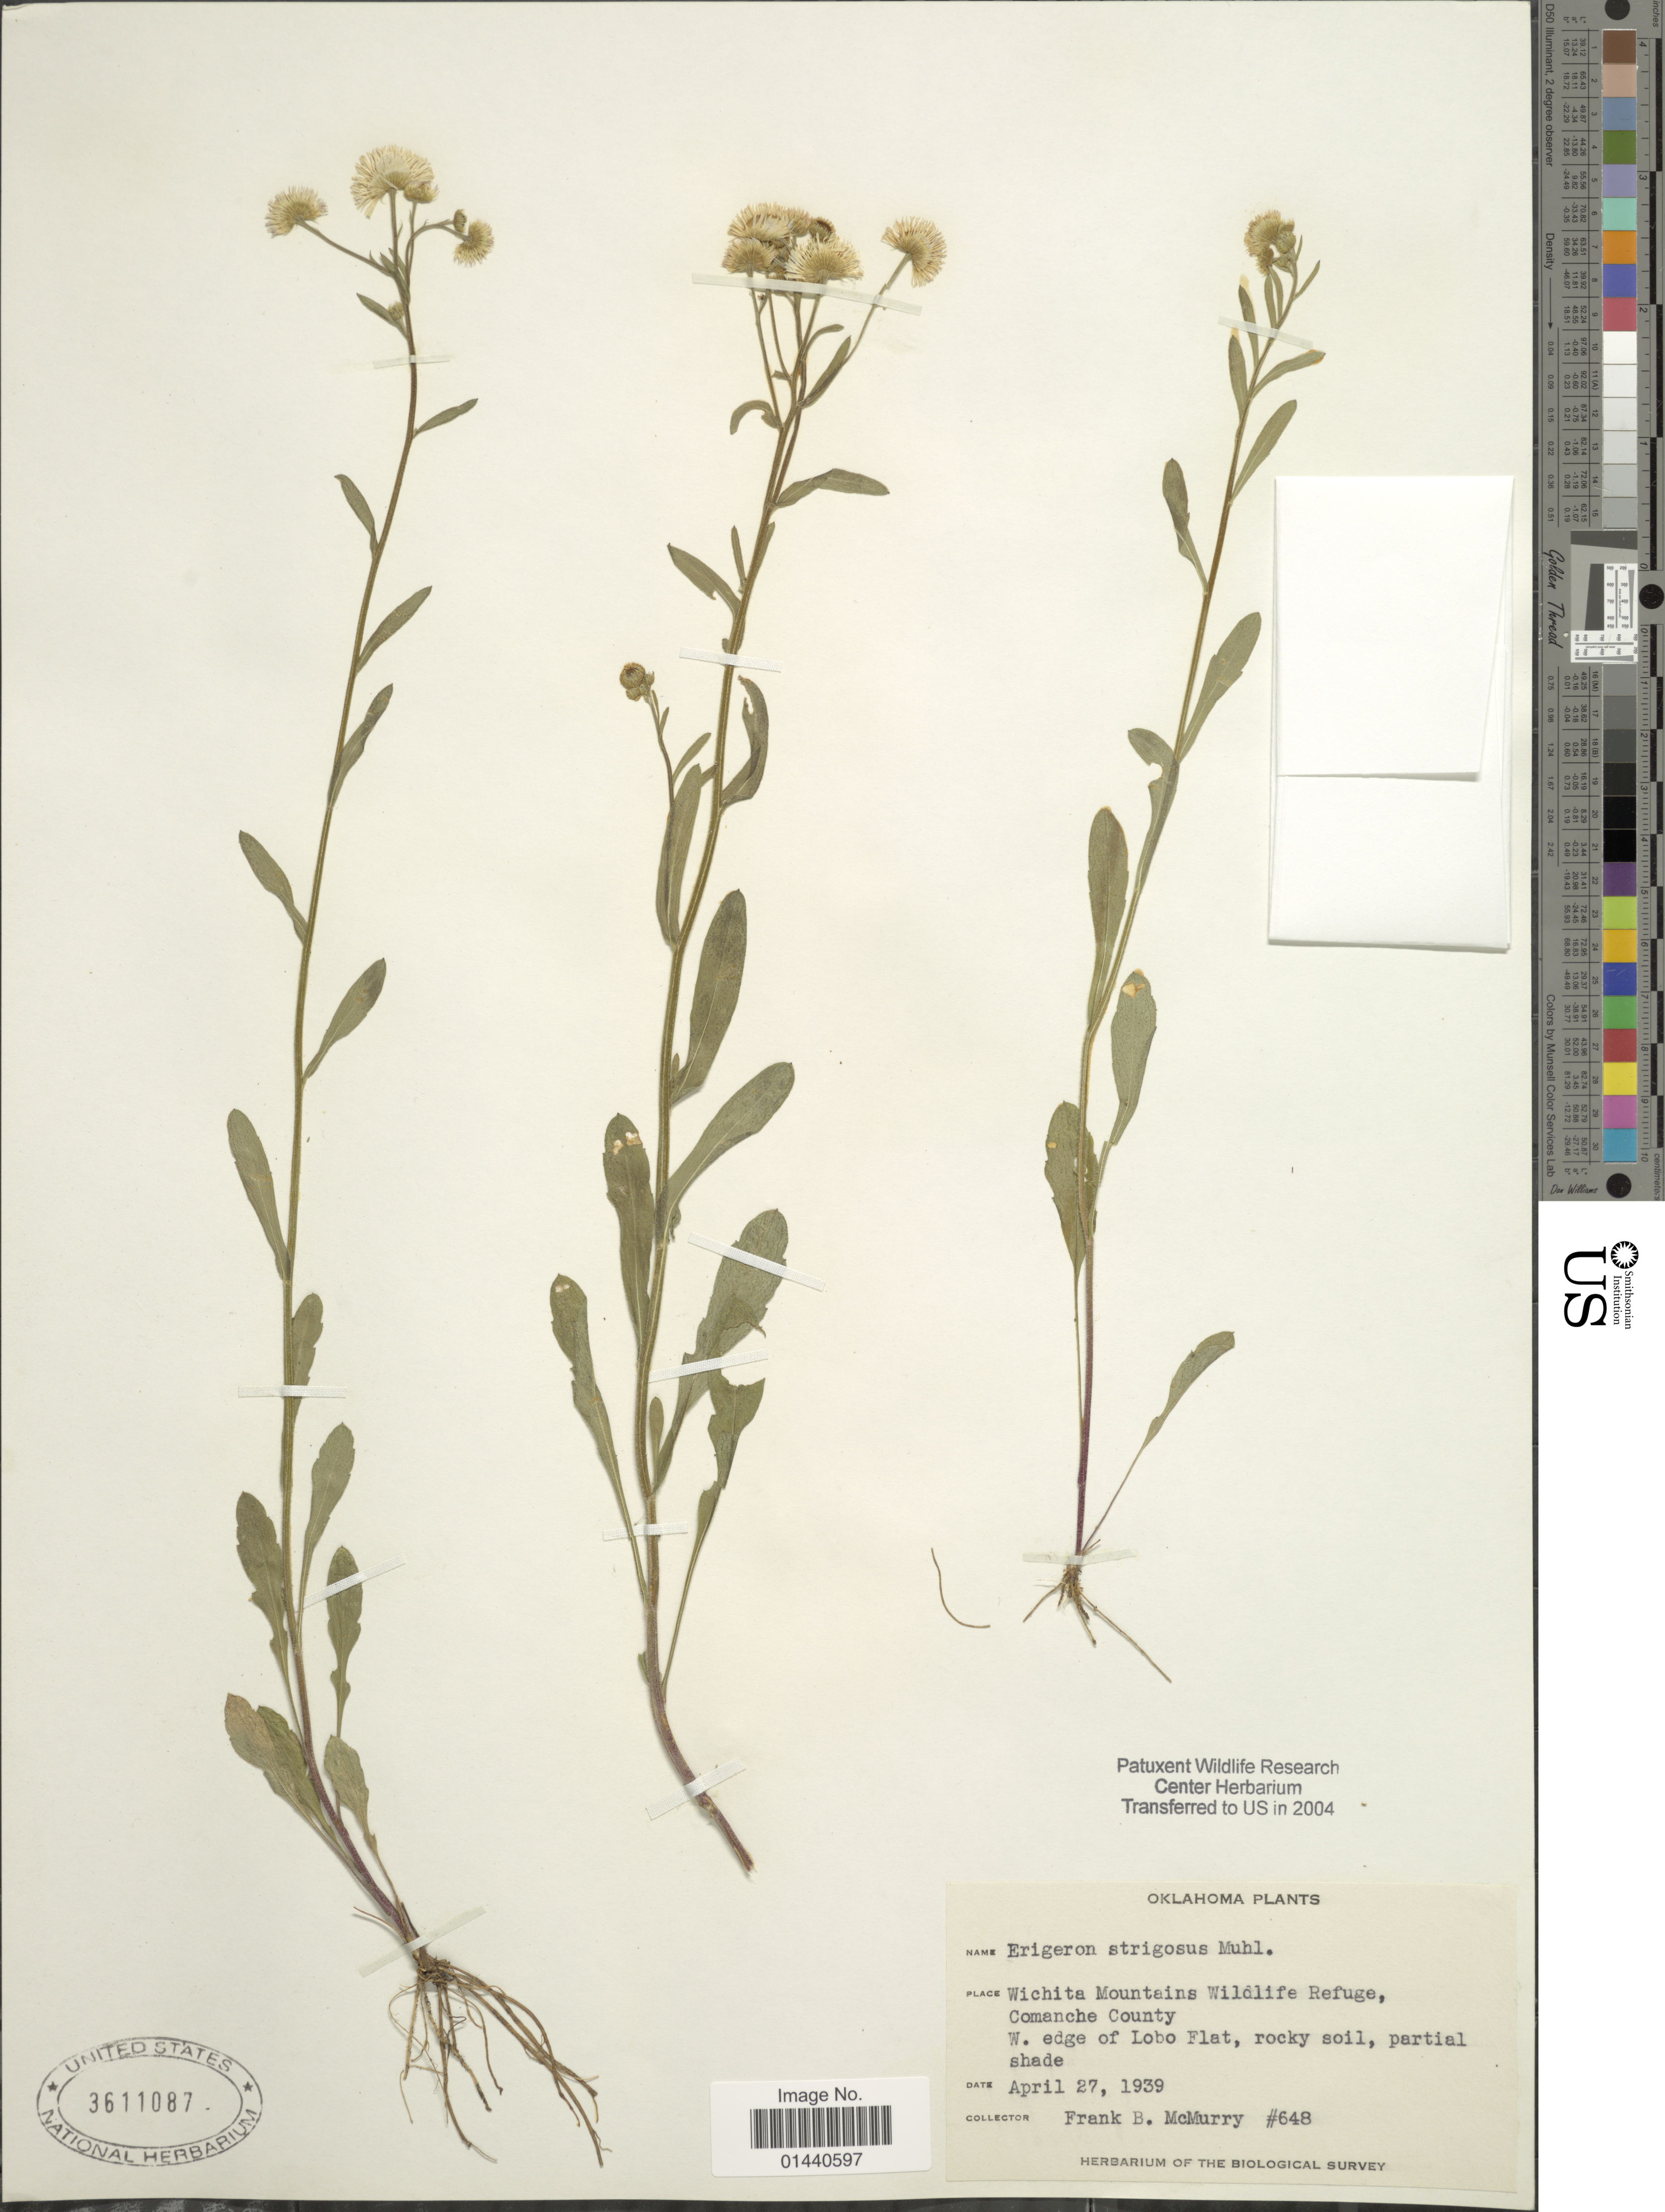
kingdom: Plantae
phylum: Tracheophyta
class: Magnoliopsida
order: Asterales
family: Asteraceae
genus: Erigeron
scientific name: Erigeron strigosus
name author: Muhl. ex Willd.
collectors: F. B. McMurry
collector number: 648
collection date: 1939-04-27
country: United States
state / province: Oklahoma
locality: Wichita Mountains Wildlife Refuge, Comanche County. W. egde of Lobo Flat.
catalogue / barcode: US 3611087